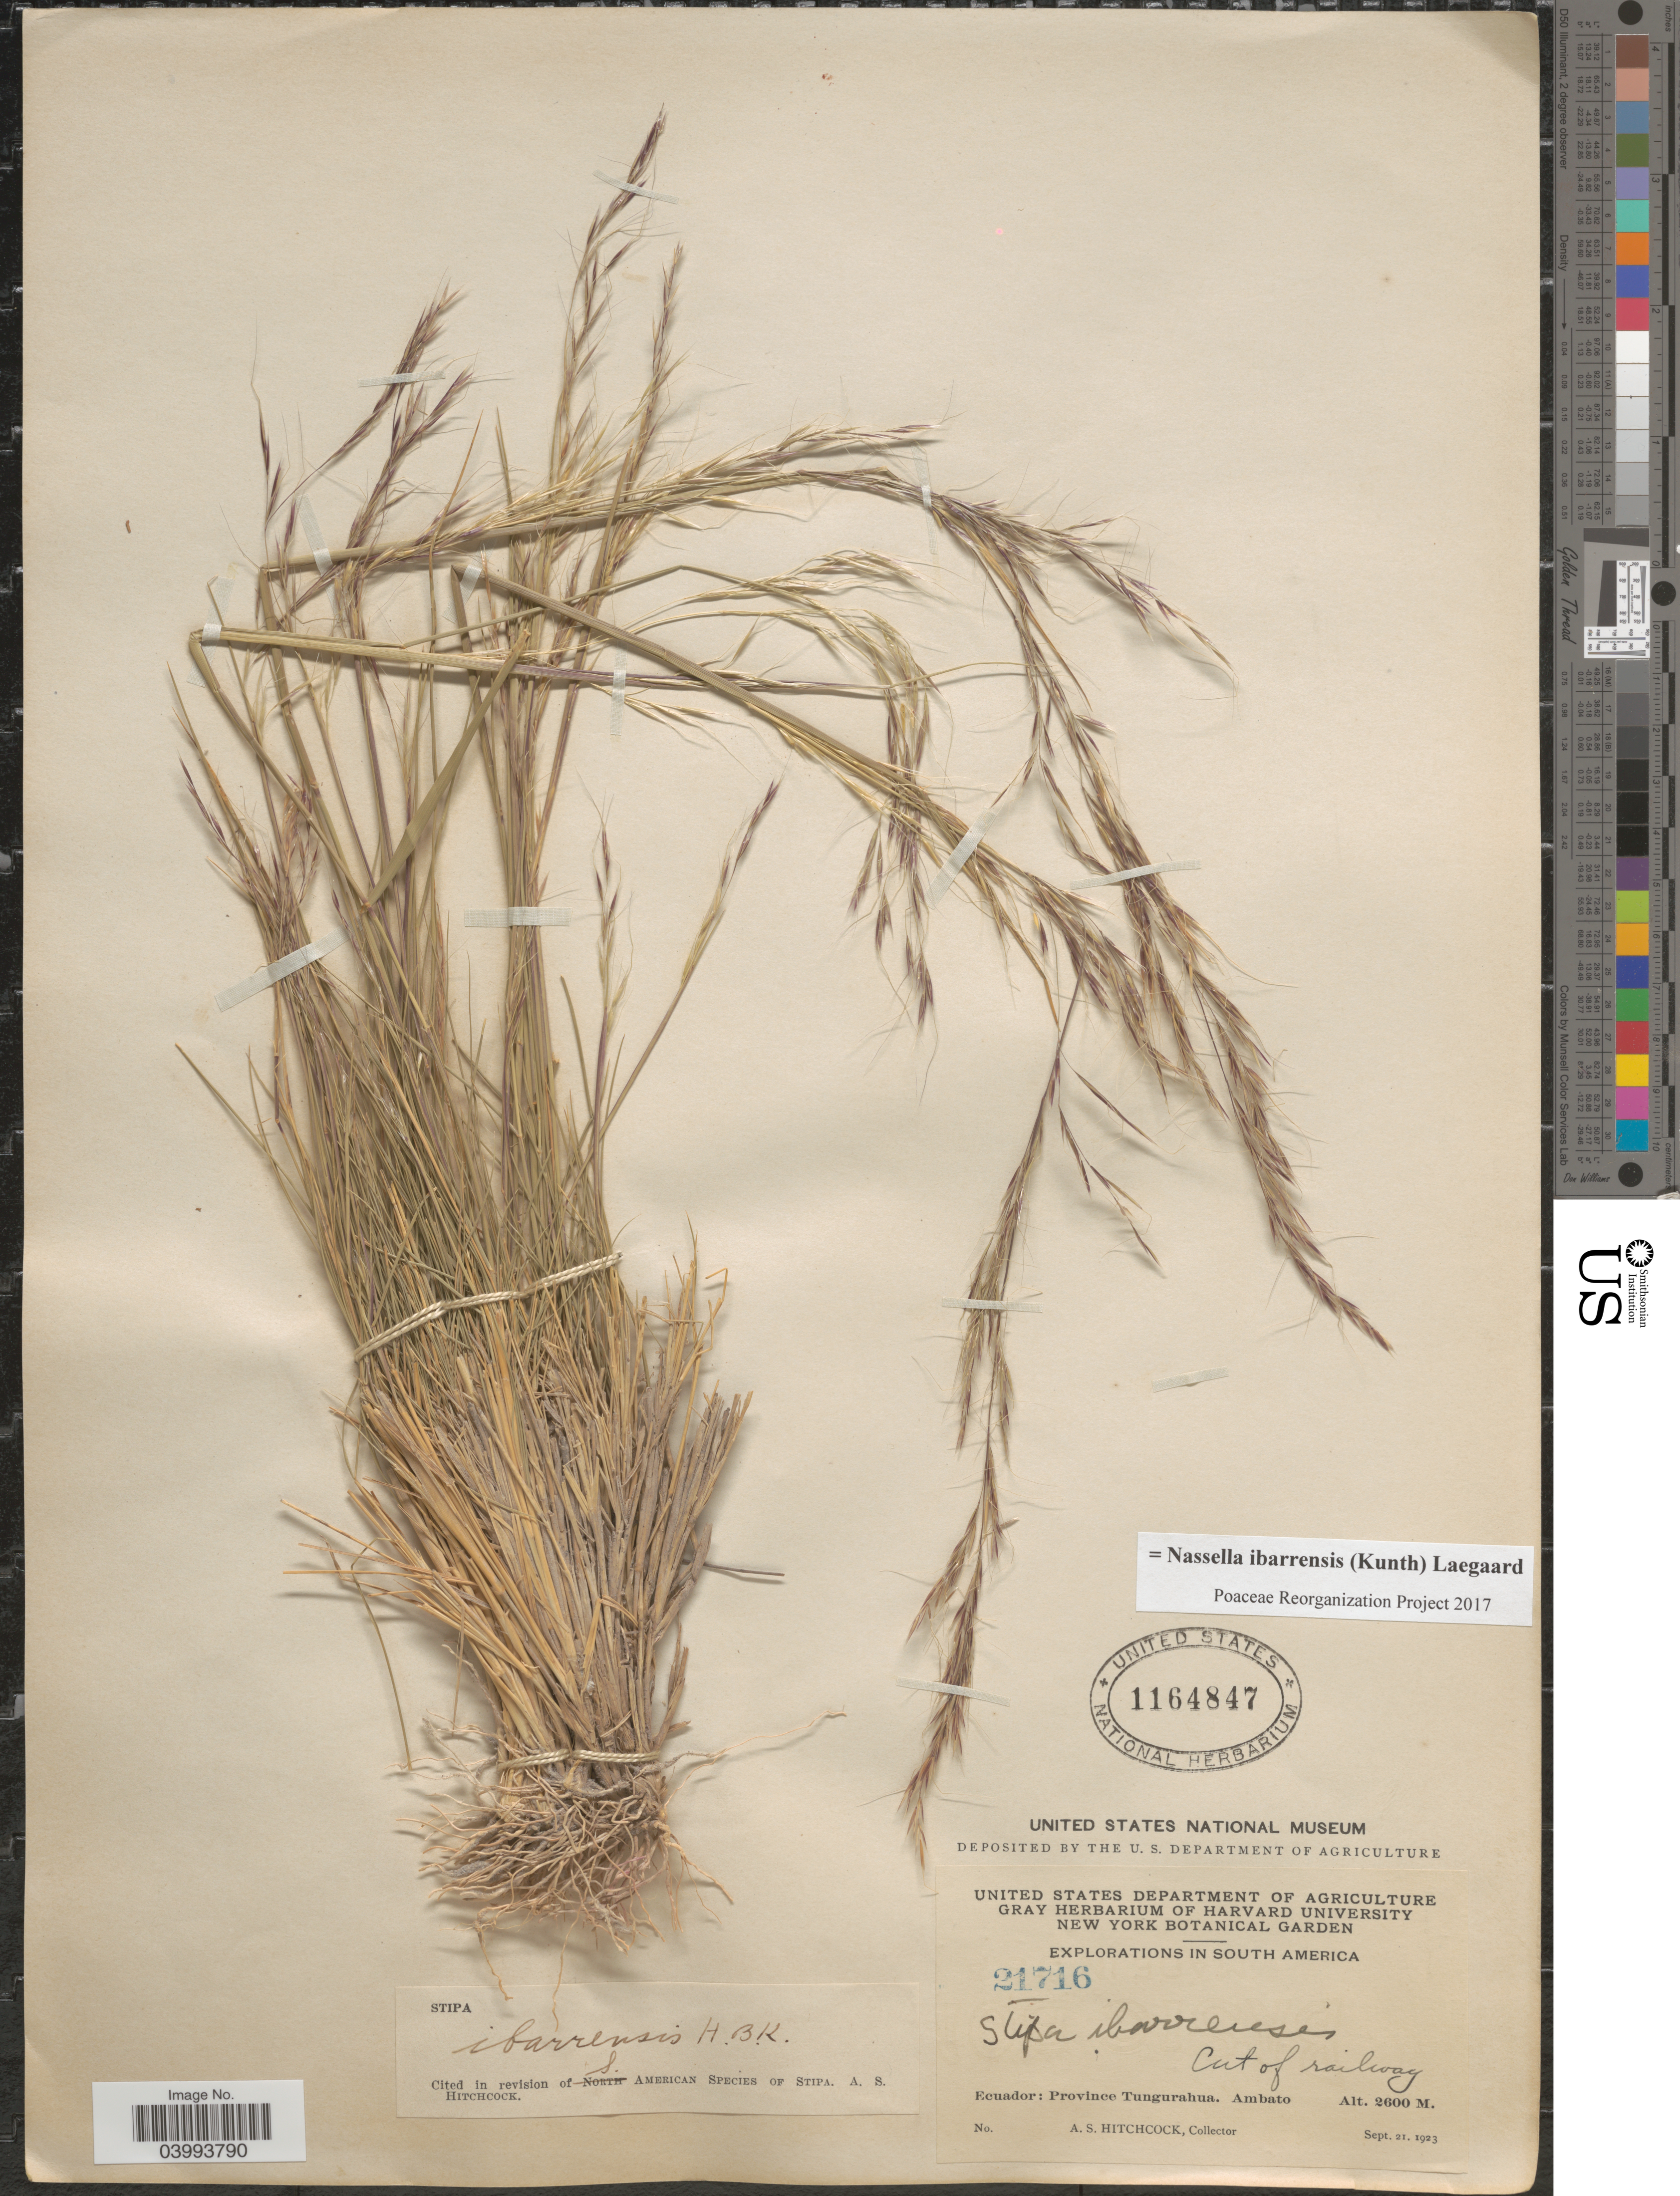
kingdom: Plantae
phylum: Tracheophyta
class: Liliopsida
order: Poales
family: Poaceae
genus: Nassella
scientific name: Nassella ibarrensis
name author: (Kunth) Lægaard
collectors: A. S. Hitchcock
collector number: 21716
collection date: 1923-09-21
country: Ecuador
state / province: Tungurahua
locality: Ambato.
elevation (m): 2600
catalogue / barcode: US 1164847